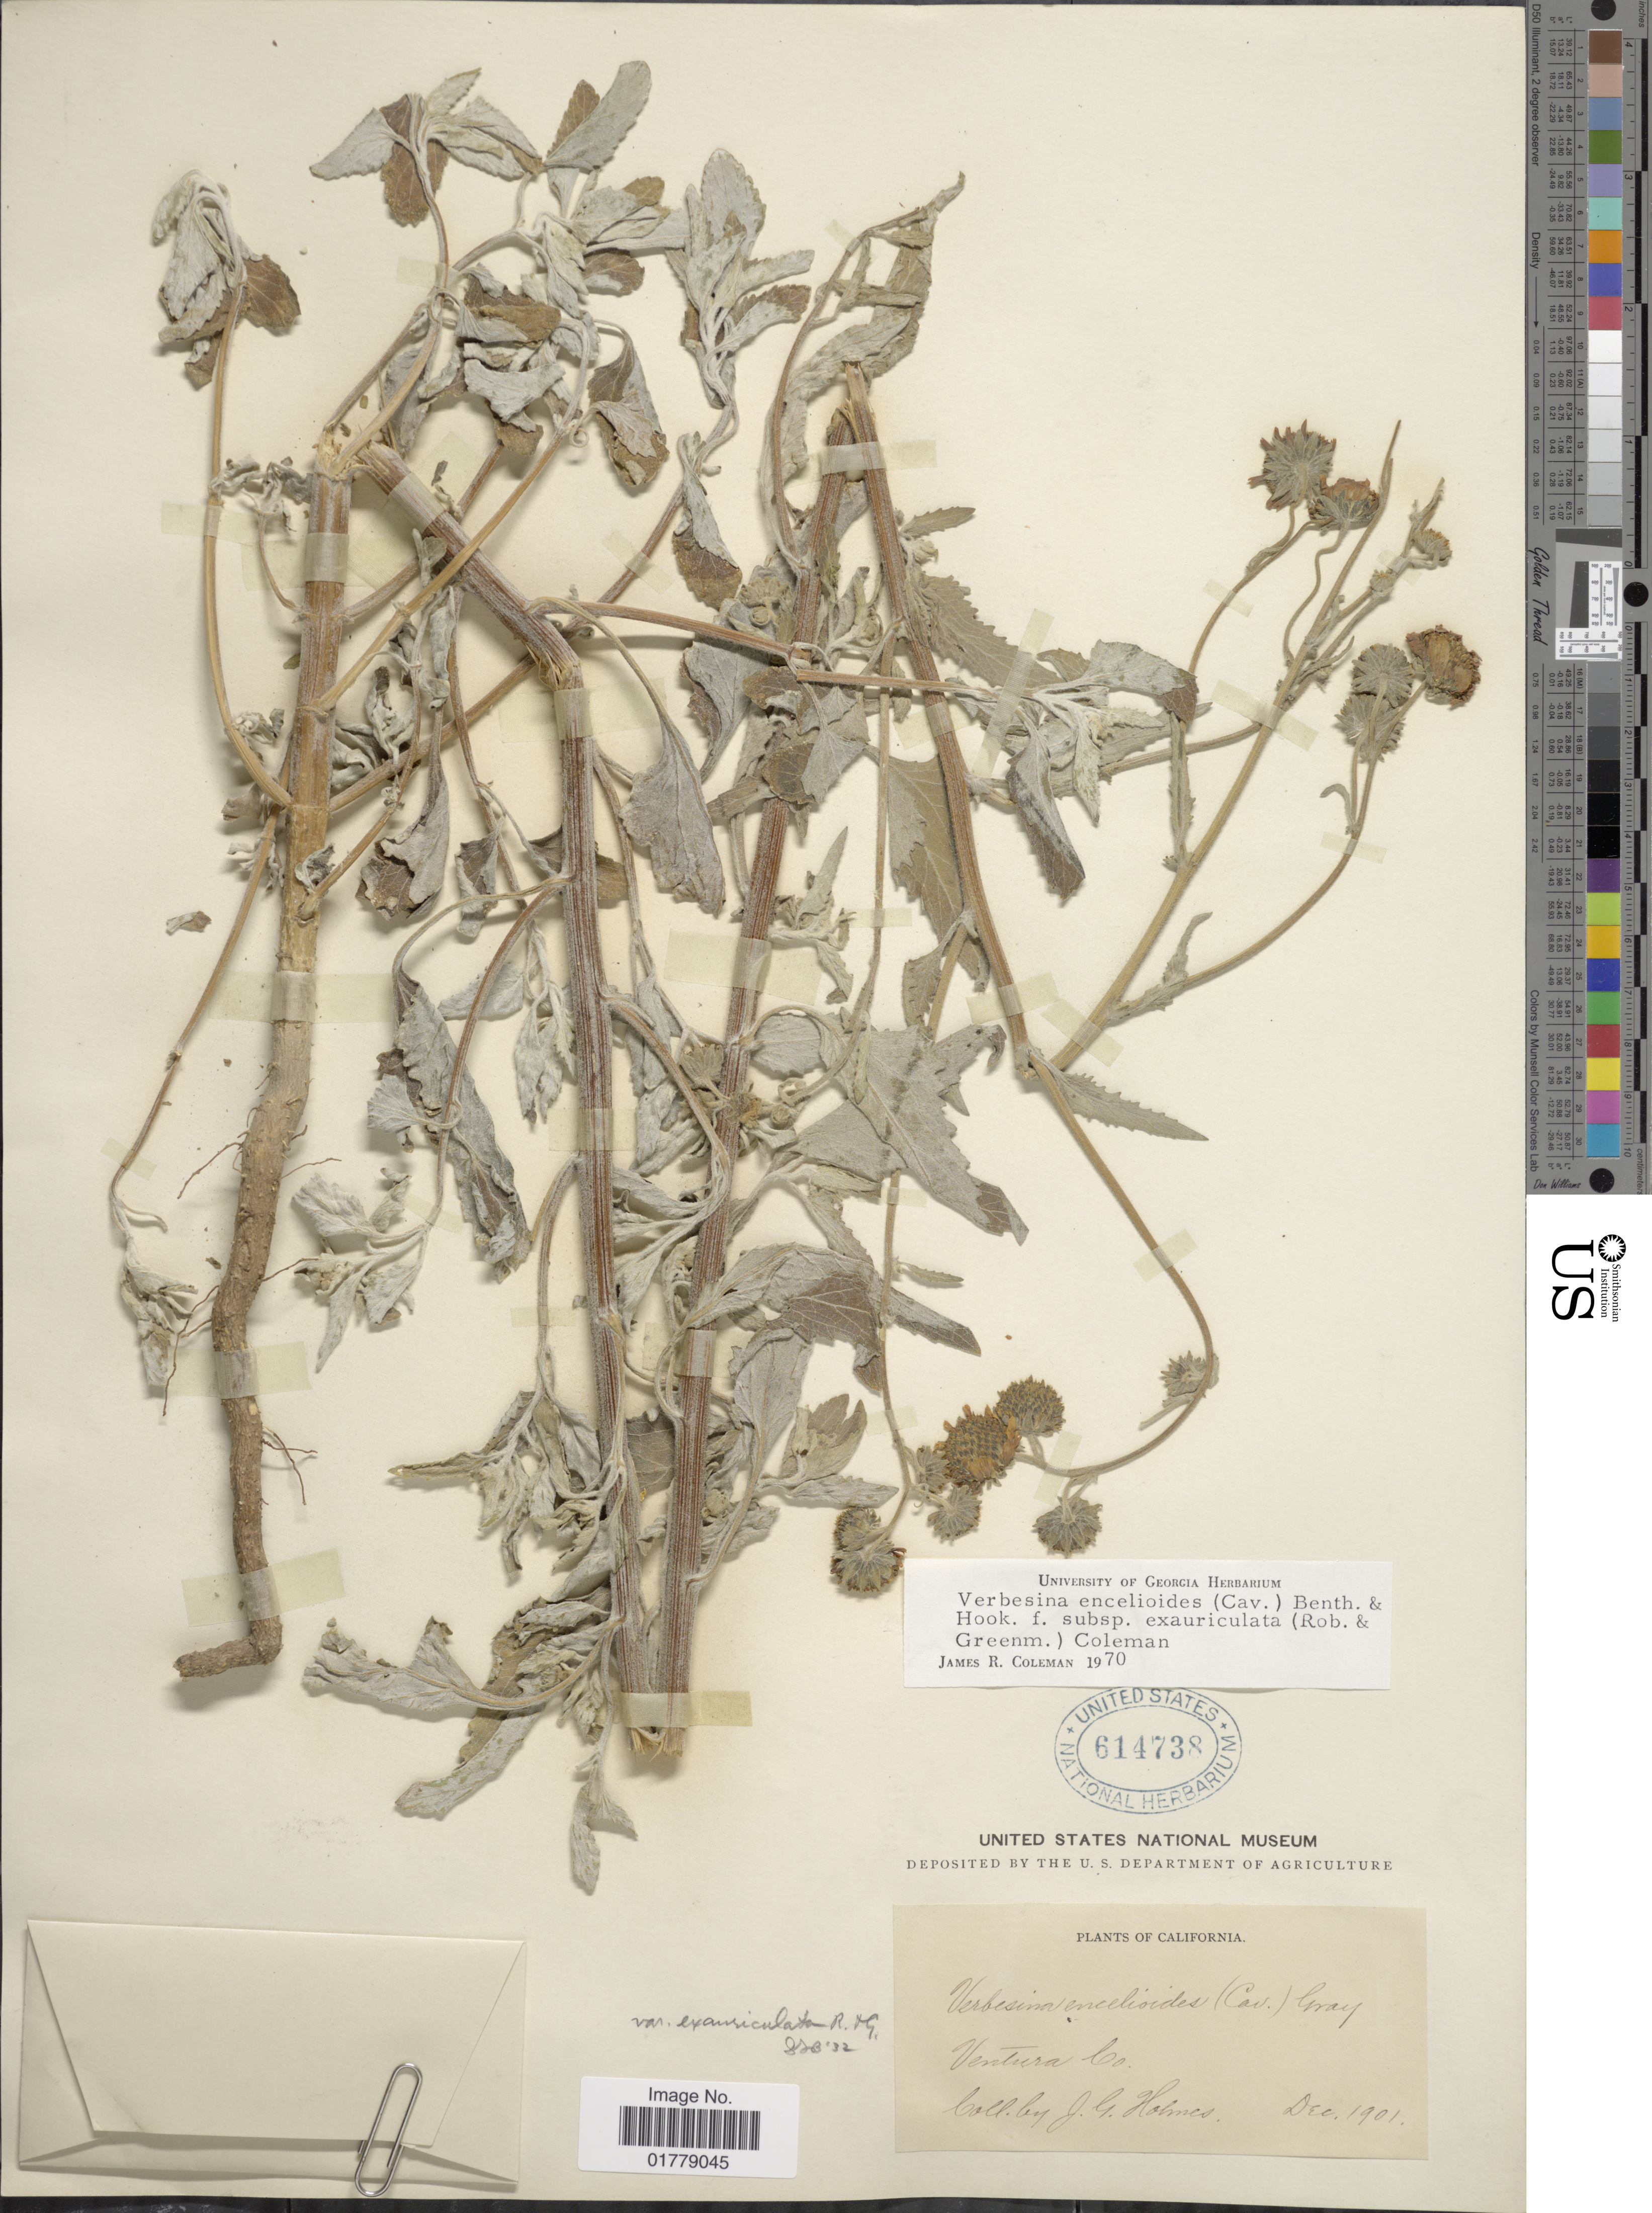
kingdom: Plantae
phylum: Tracheophyta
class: Magnoliopsida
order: Asterales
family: Asteraceae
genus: Verbesina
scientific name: Verbesina encelioides var. cana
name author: (B.L. Rob.) Greenm.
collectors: J. Holmes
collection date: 1901-12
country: United States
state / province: California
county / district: Ventura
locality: Ventura Co.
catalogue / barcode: US 614738